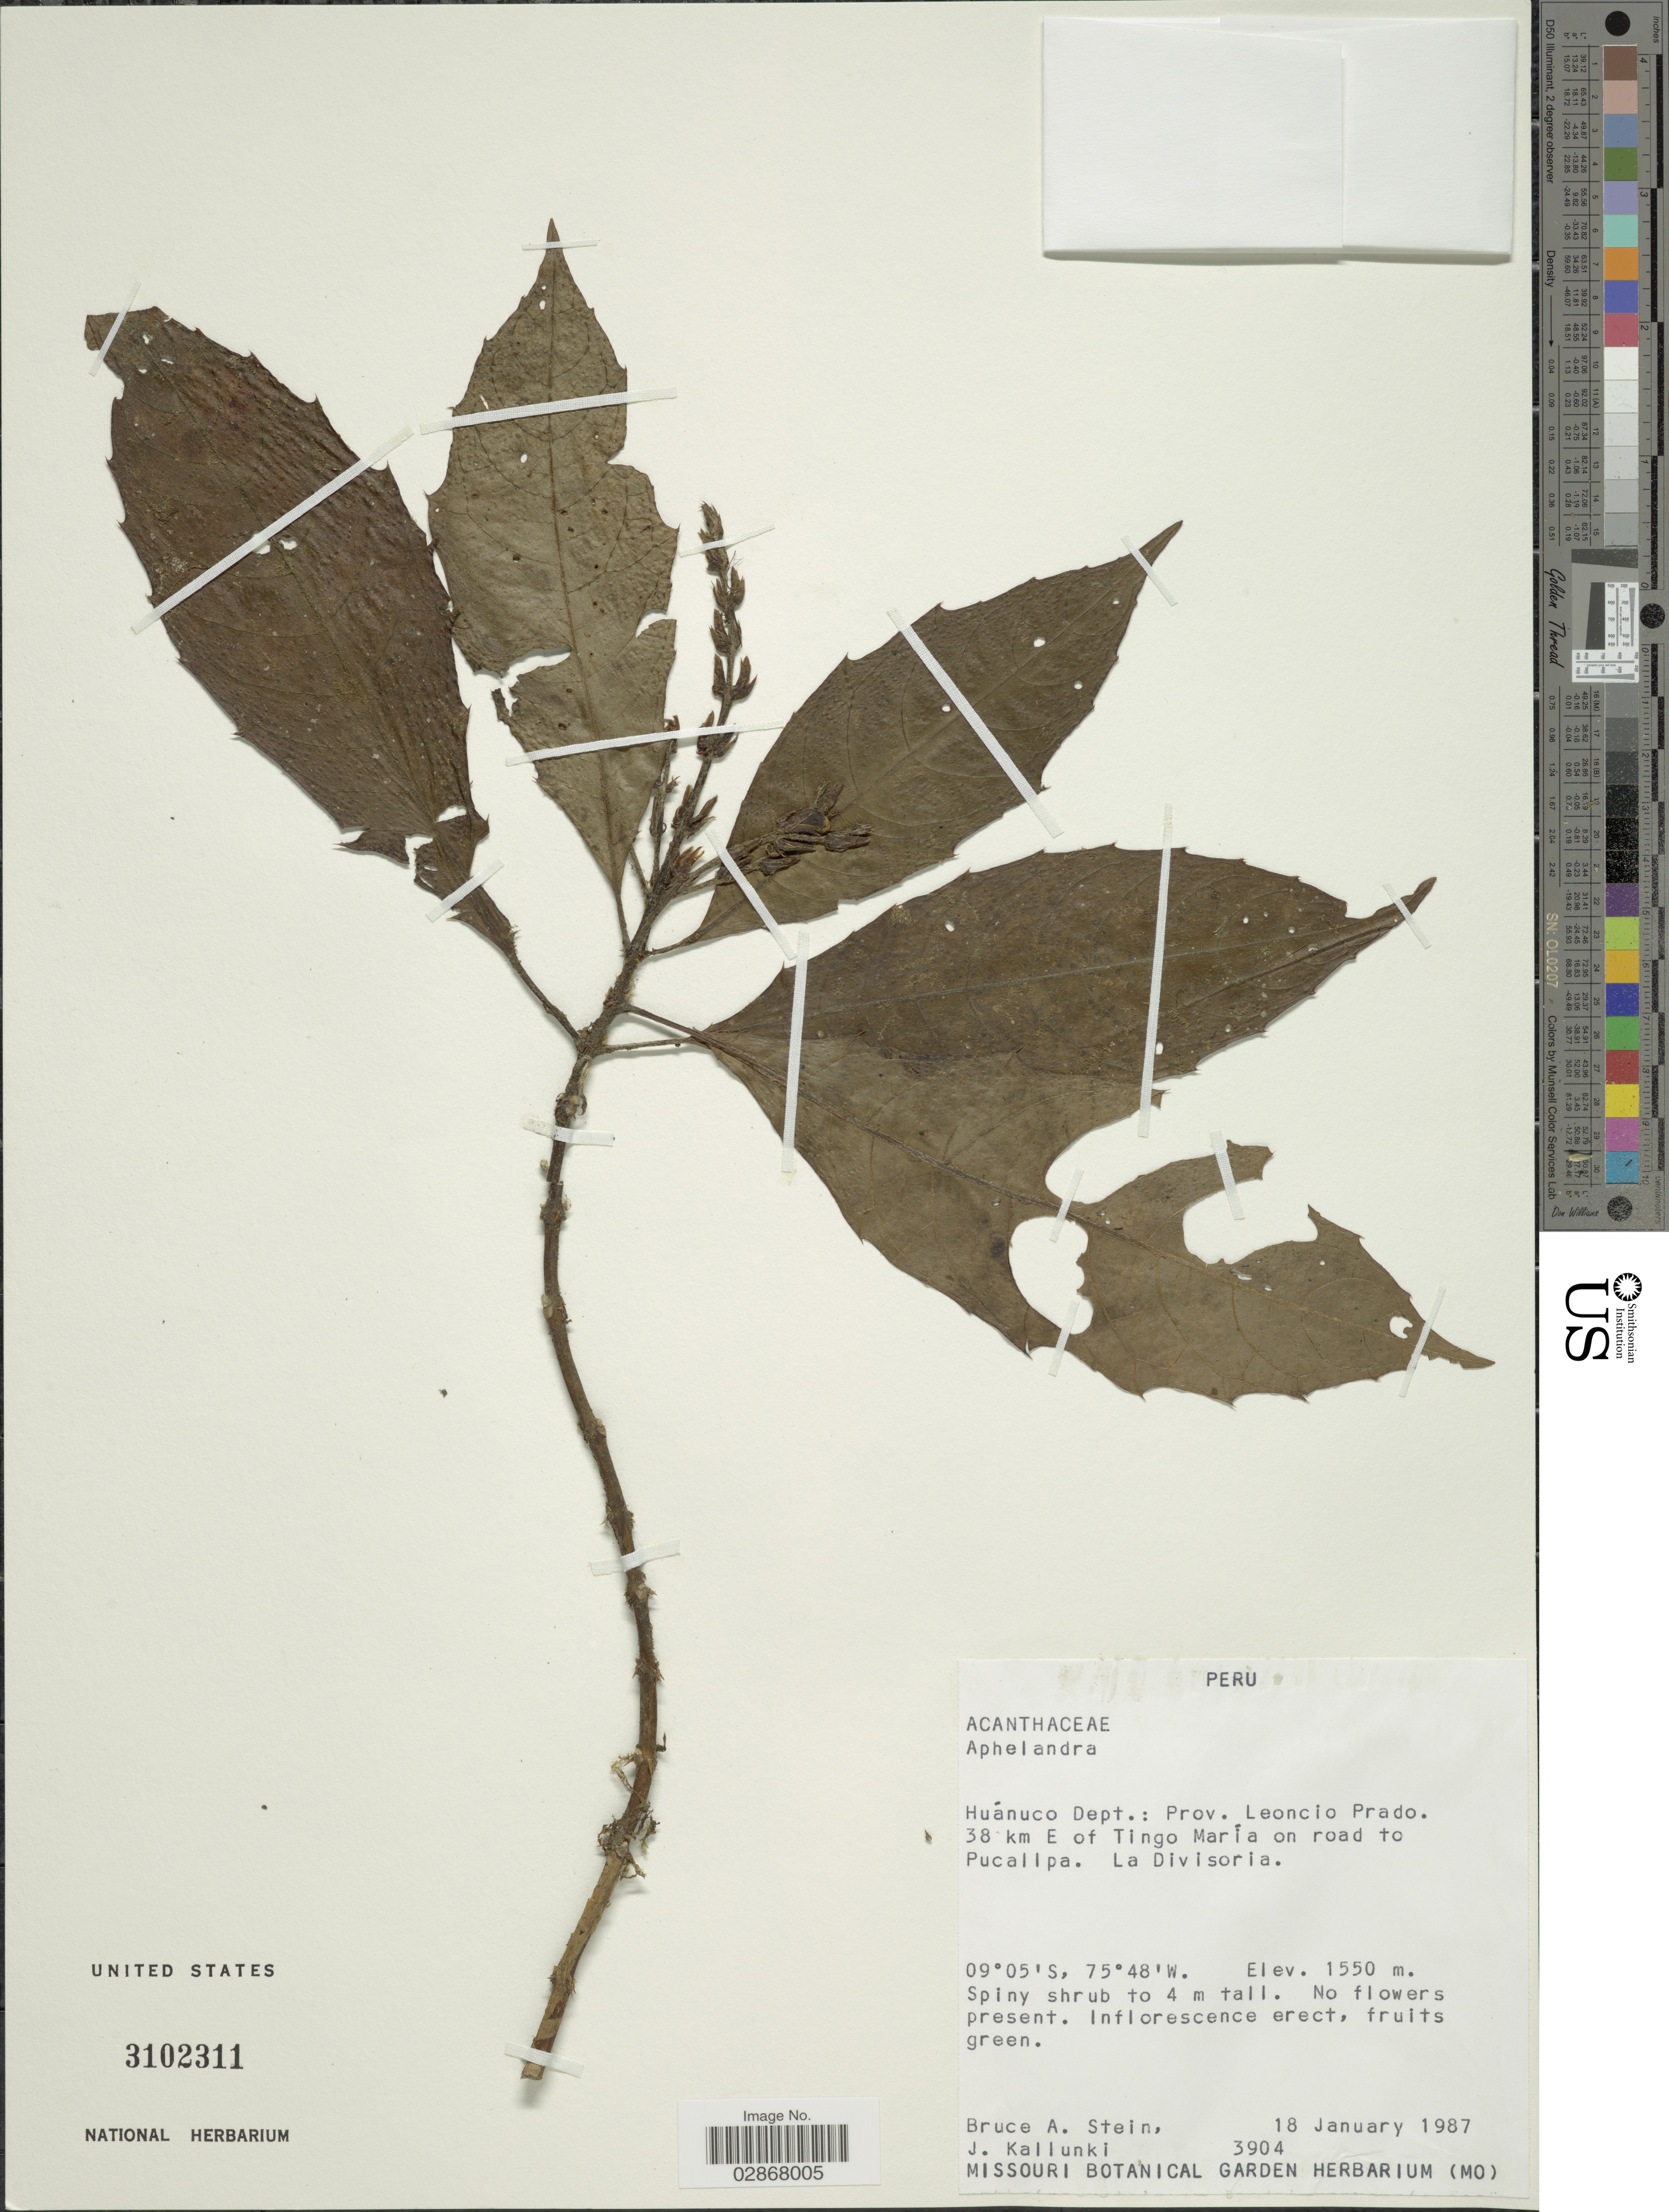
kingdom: Plantae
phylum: Tracheophyta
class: Magnoliopsida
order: Lamiales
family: Acanthaceae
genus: Aphelandra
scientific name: Aphelandra tillettii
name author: Wassh.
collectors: B. A. Stein & J. Kallunki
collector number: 3904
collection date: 1987-01-18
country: Peru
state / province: Huánuco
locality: Huánuco Dept.: Prov. Leoncio Prado. 38 km E of Tingo María on road to Pucallpa. La Divisoria.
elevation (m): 1550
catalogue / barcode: US 3102311